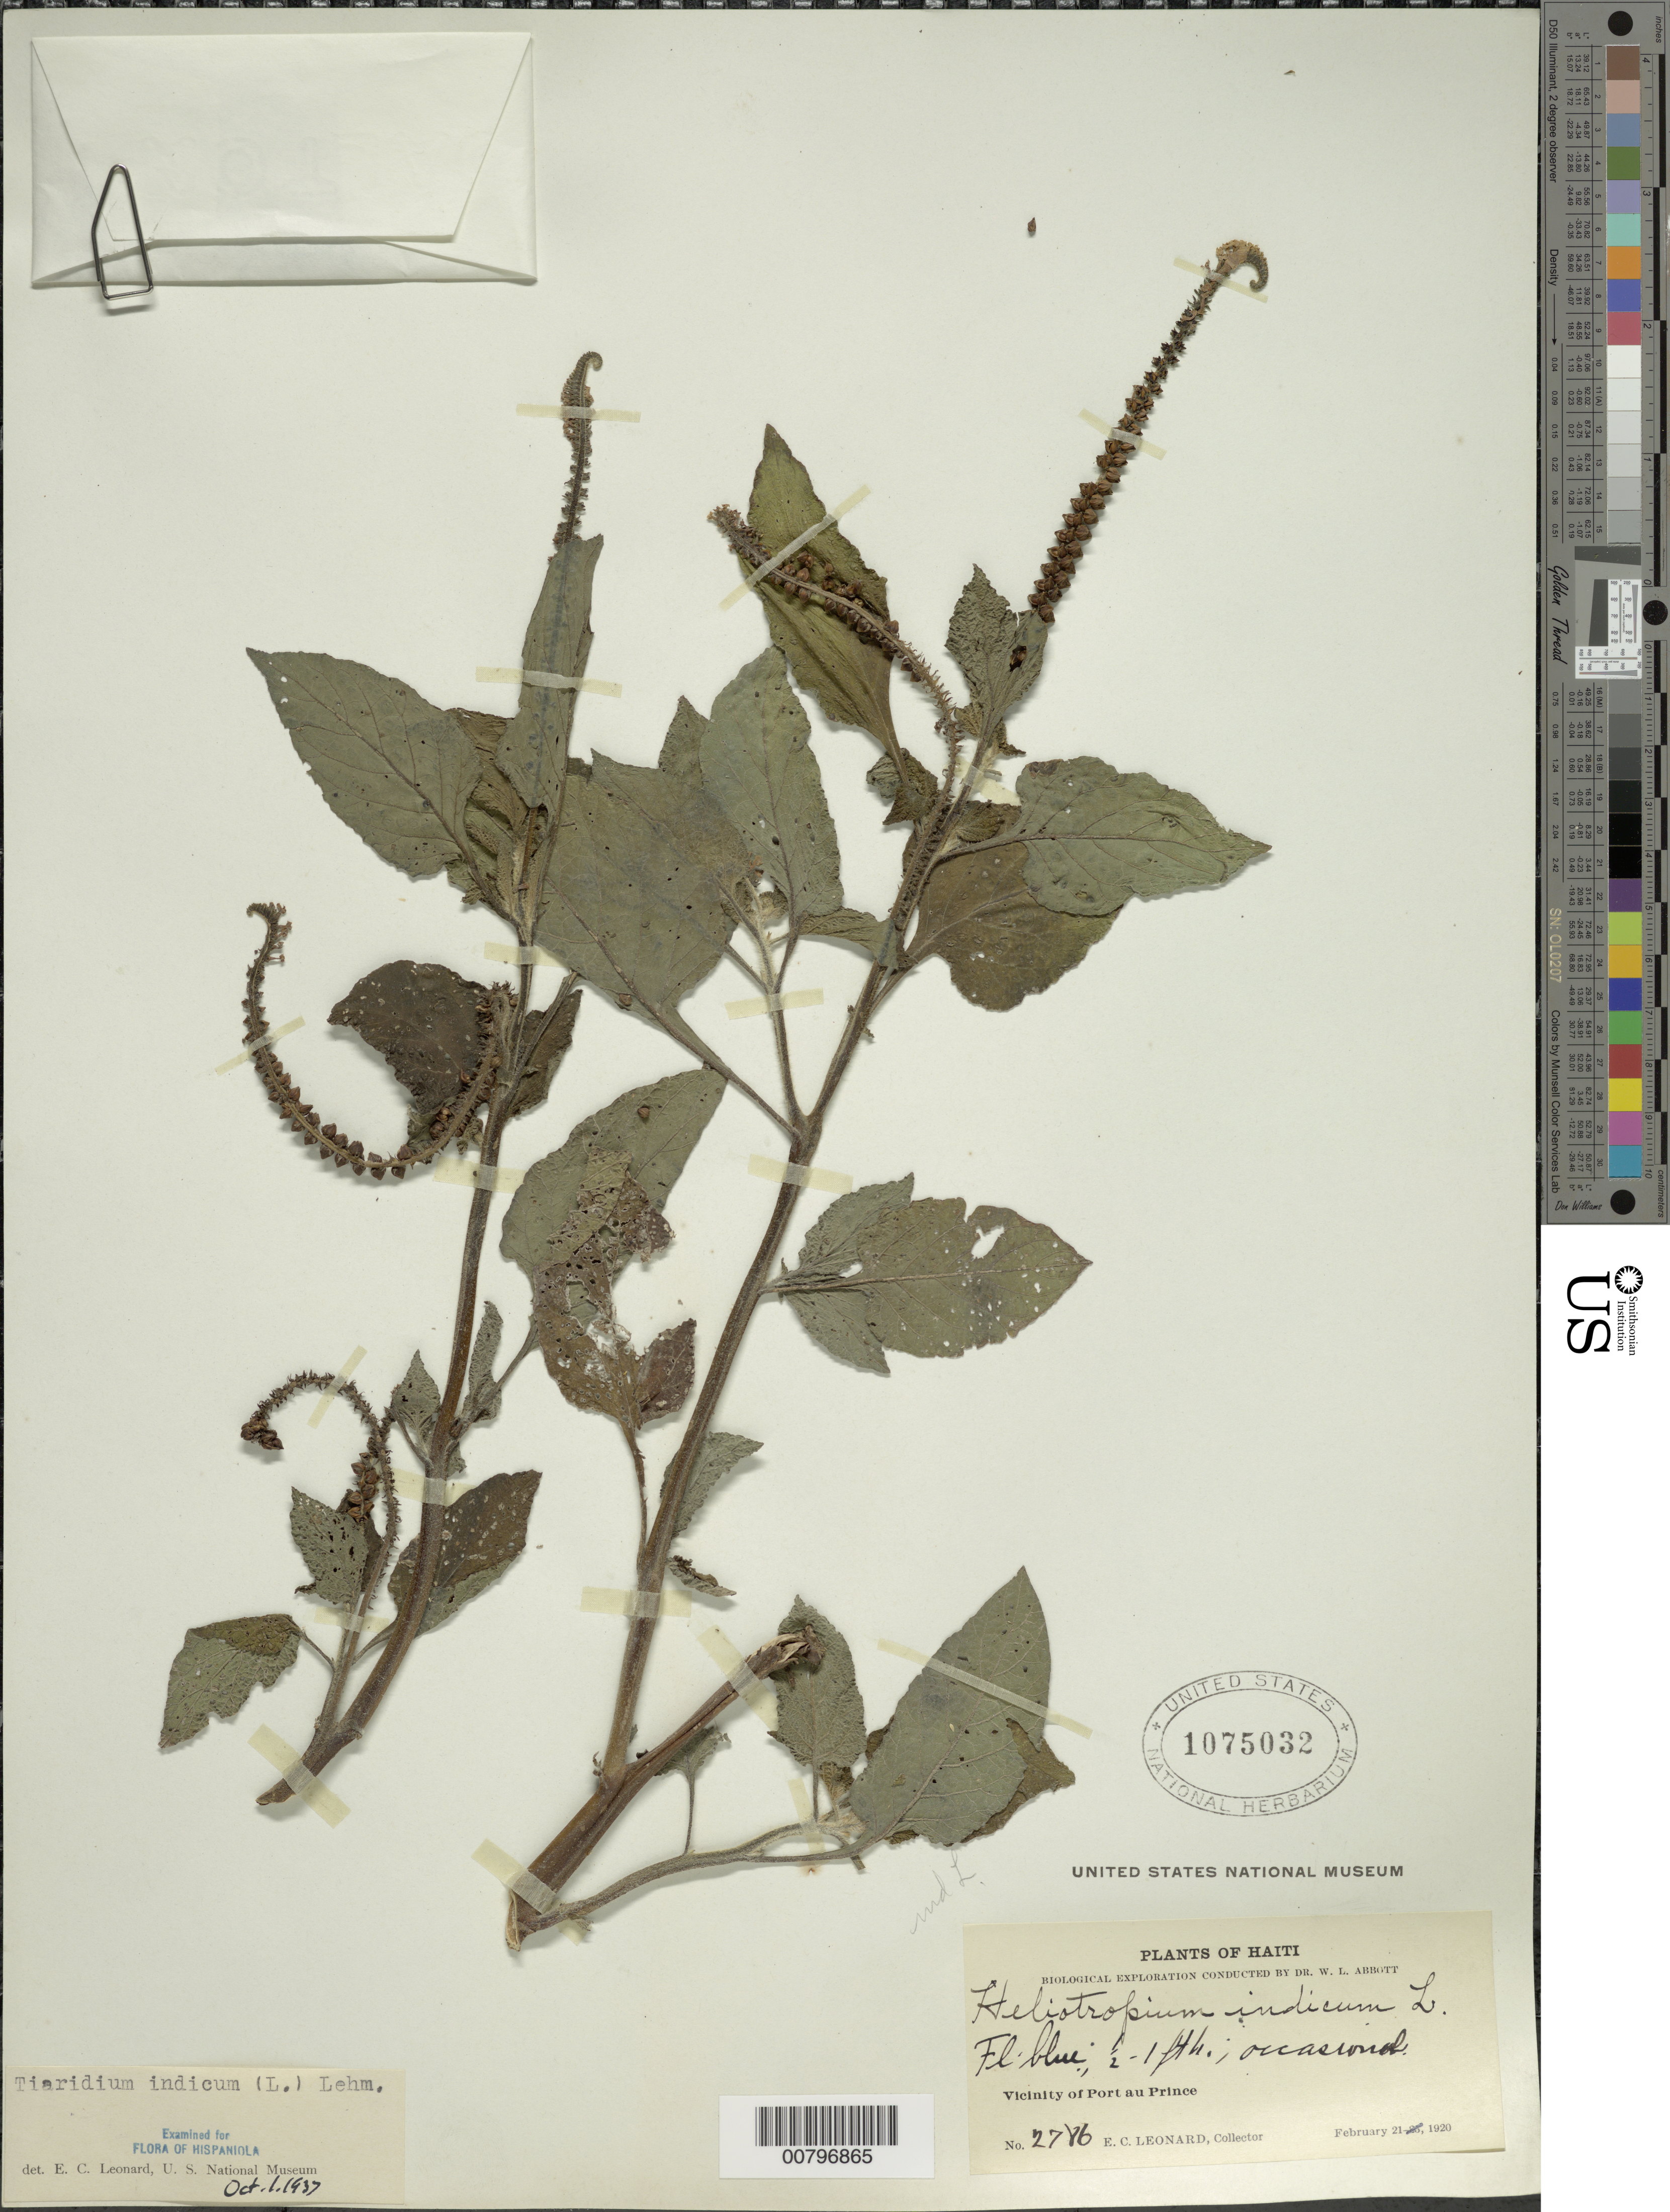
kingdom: Plantae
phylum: Tracheophyta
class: Magnoliopsida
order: Boraginales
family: Heliotropiaceae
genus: Heliotropium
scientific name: Heliotropium indicum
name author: L.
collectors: E. C. Leonard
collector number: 2786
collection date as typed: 21 Feb 1920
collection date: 1920-02-21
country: Haiti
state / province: Ouest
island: Hispaniola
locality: Port-au-Prince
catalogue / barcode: US 1075032